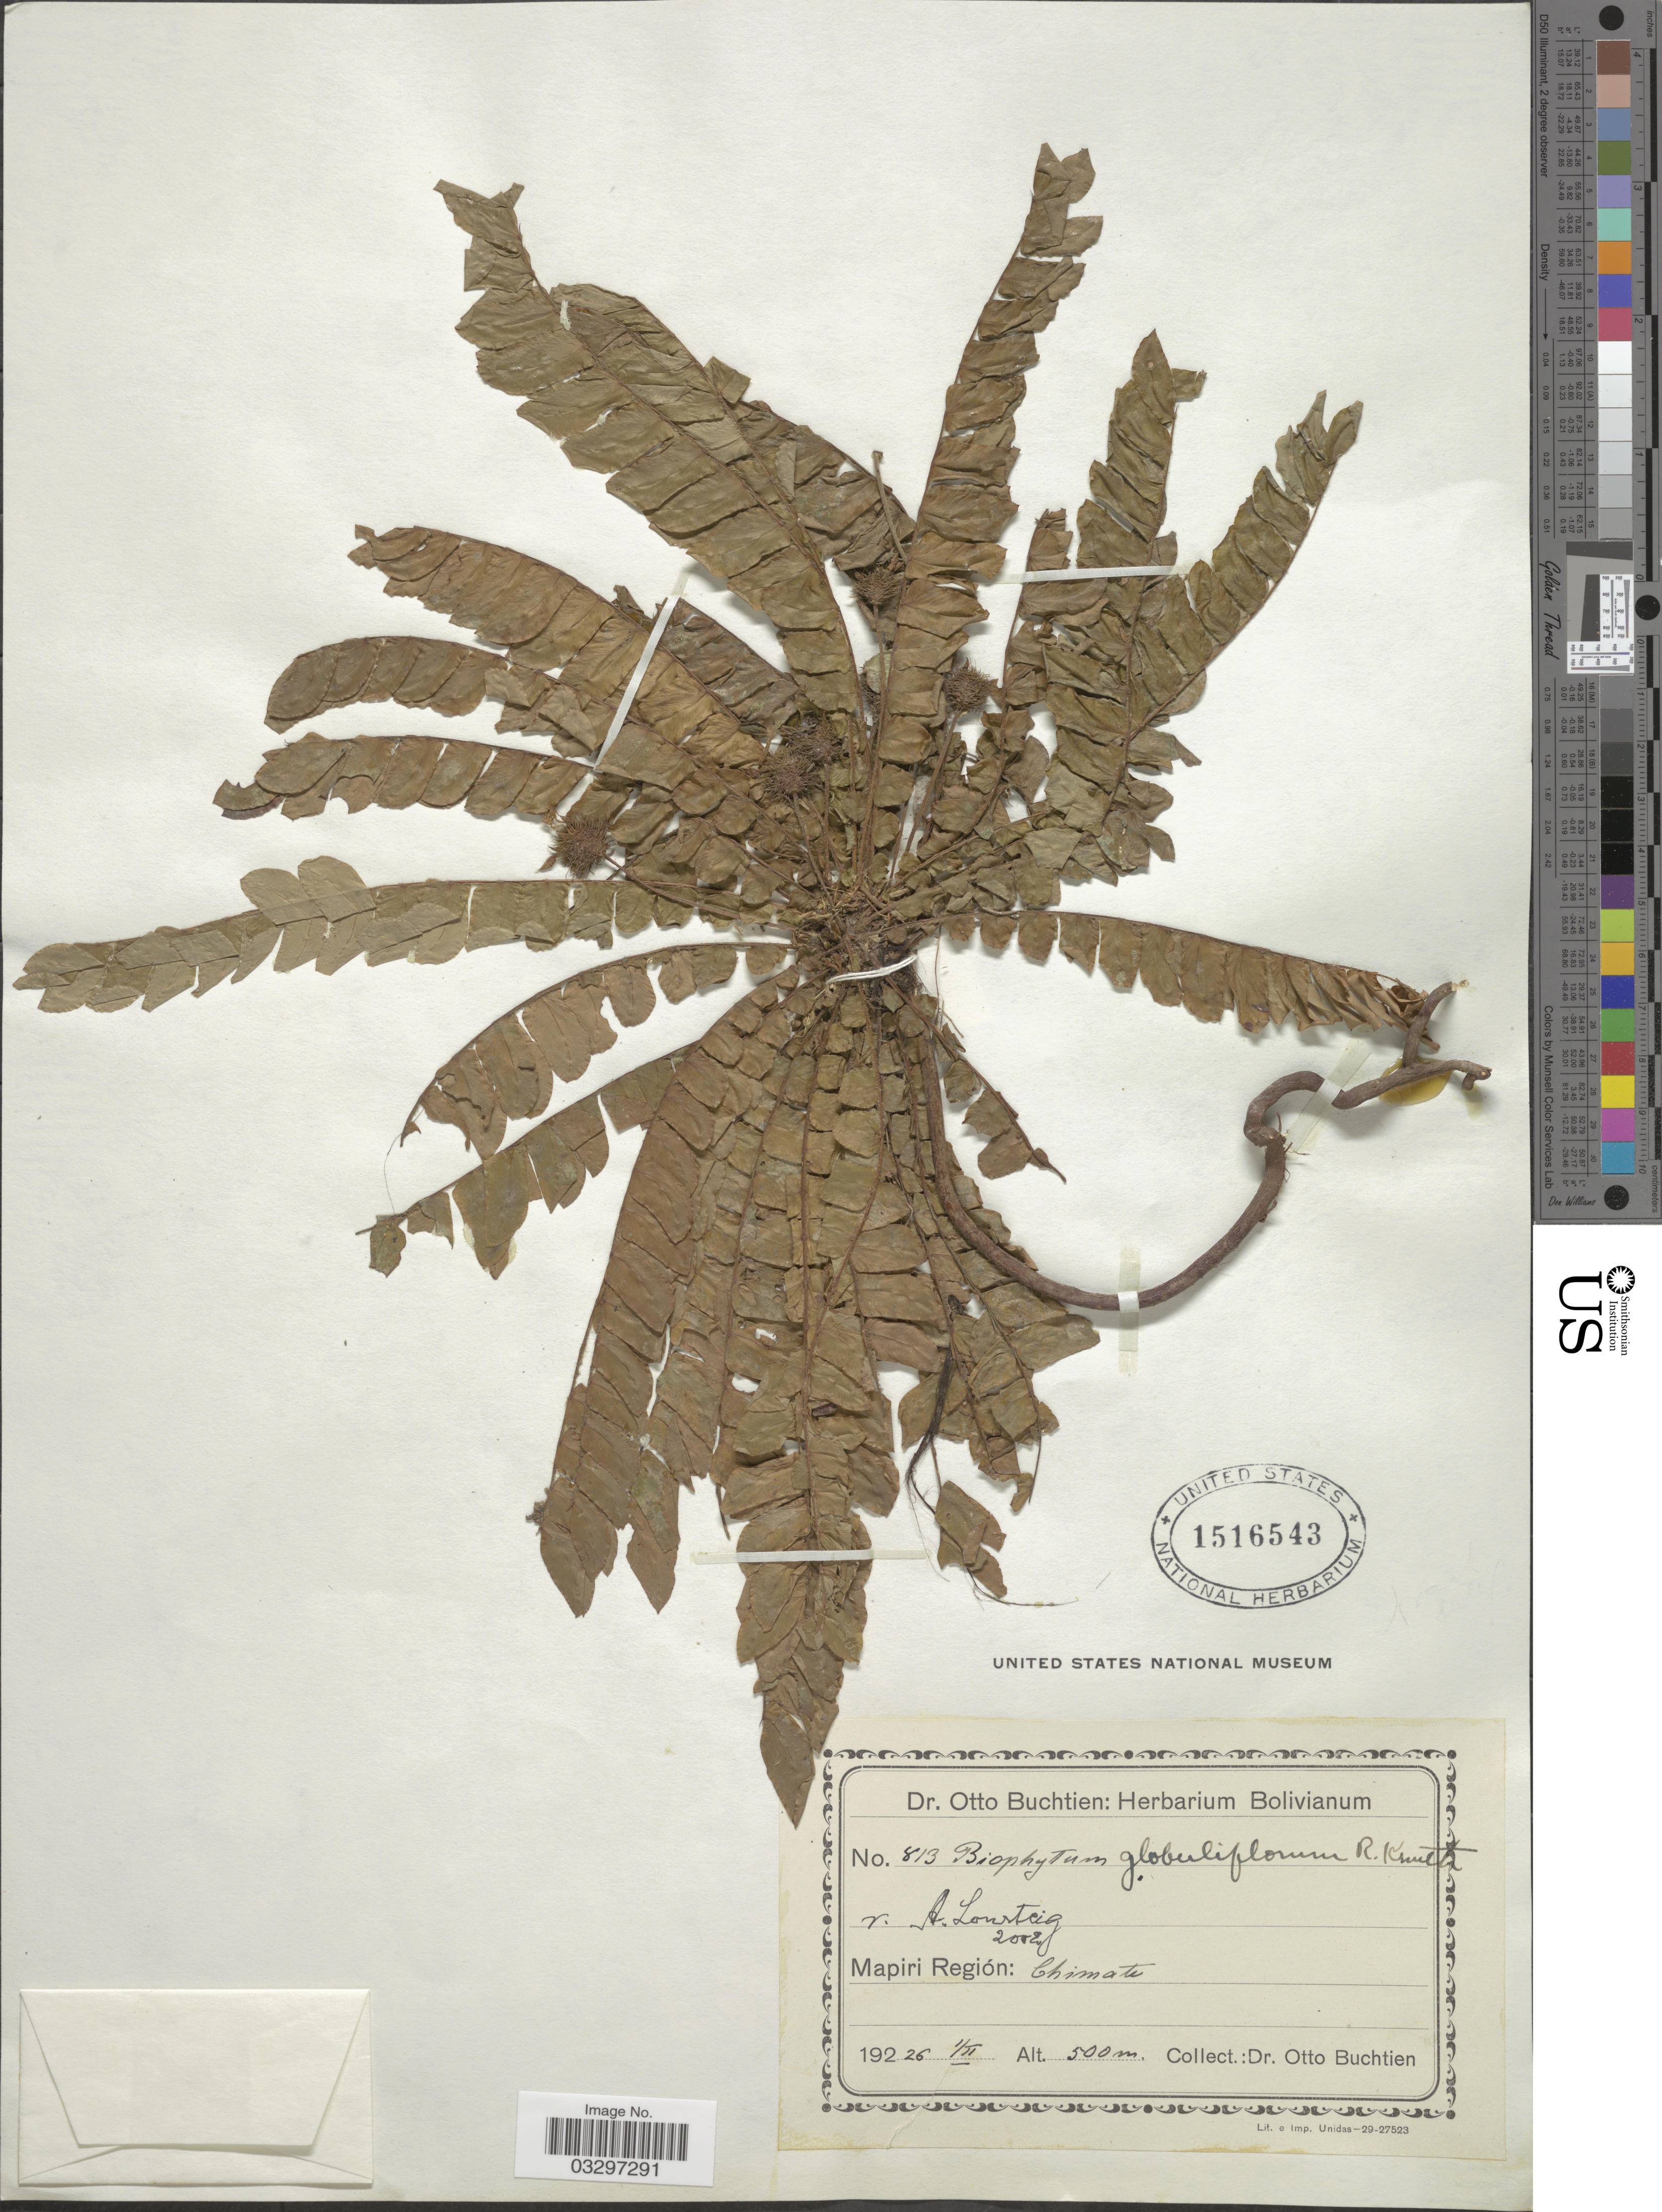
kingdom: Plantae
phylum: Tracheophyta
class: Magnoliopsida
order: Oxalidales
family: Oxalidaceae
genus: Biophytum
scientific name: Biophytum globuliflorum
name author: R. Knuth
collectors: O. Buchtien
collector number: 813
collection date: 1926-02-01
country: Bolivia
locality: Mapiri Región: Chimate.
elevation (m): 500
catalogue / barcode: US 1516543